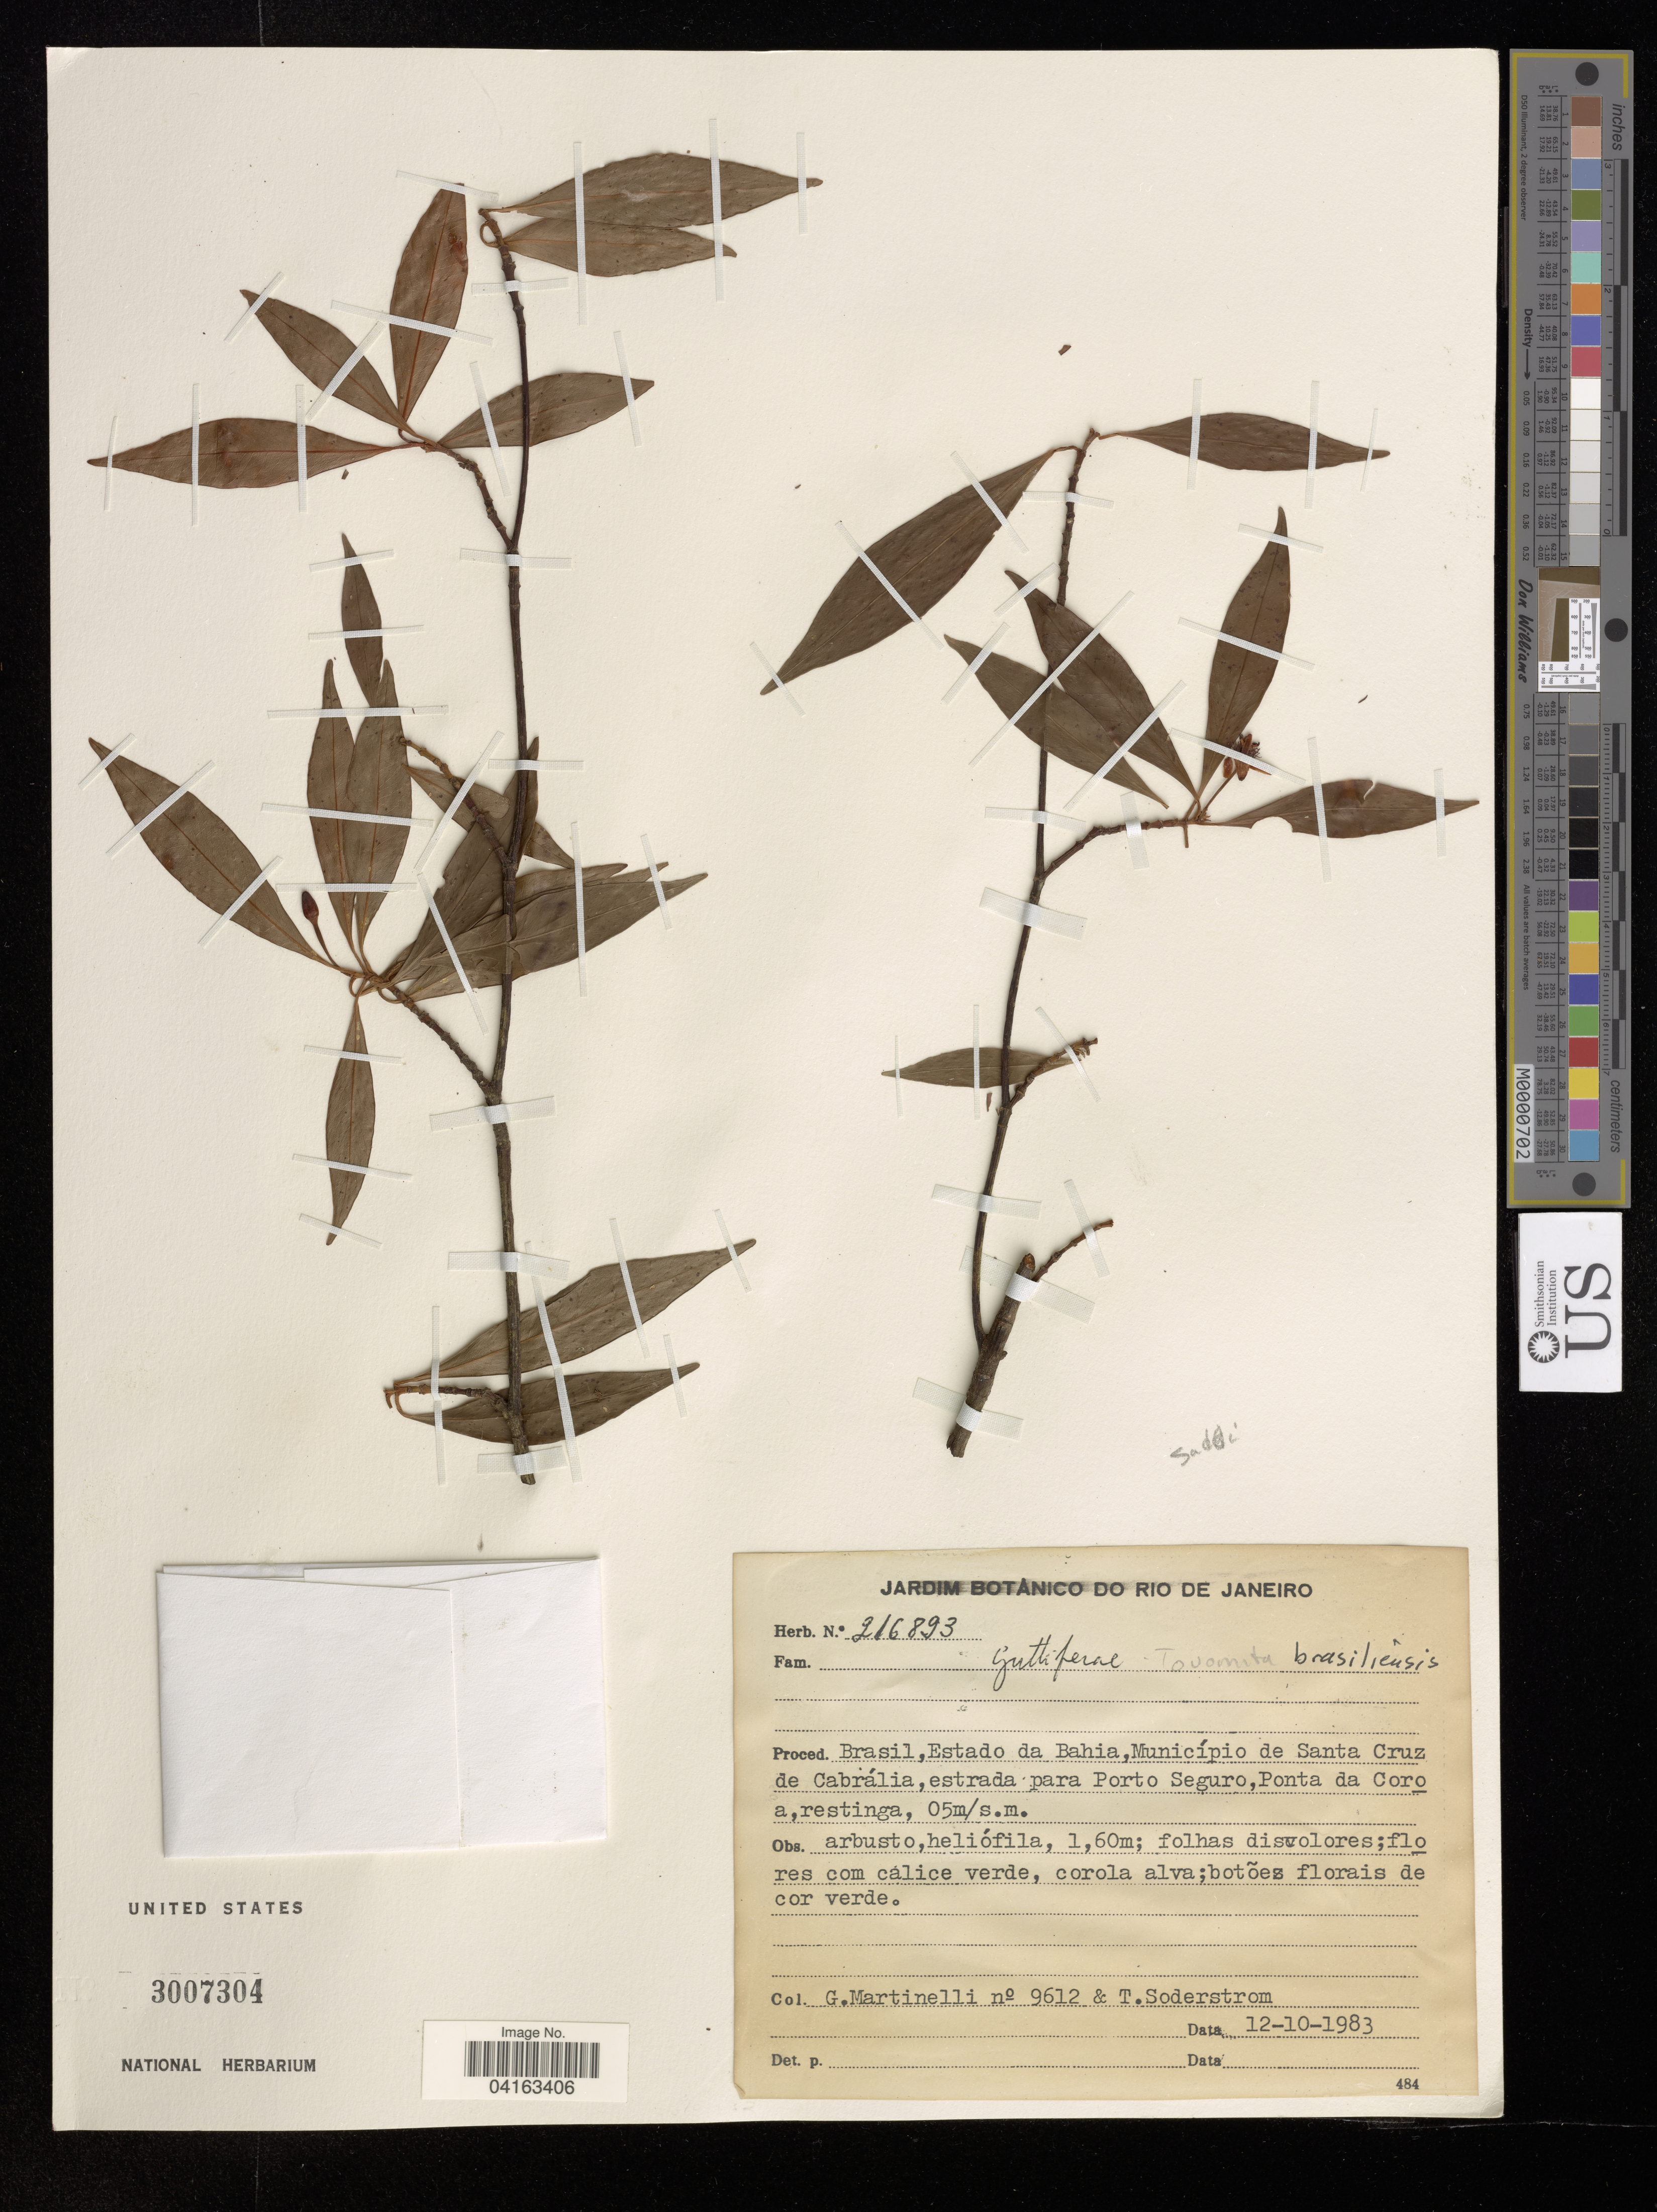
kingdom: Plantae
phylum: Tracheophyta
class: Magnoliopsida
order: Malpighiales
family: Clusiaceae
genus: Tovomita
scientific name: Tovomita brasiliensis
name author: (Mart.) Walp.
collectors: G. Martinelli & T. R. Soderstrom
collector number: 9612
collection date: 1983-10-12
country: Brazil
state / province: Rio de Janeiro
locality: Estado da Bahia, Município de Santa Cruz de Cabrália, estrada para Porto Seguro, Ponta da Coroa.?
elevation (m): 5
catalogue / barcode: US 3007304